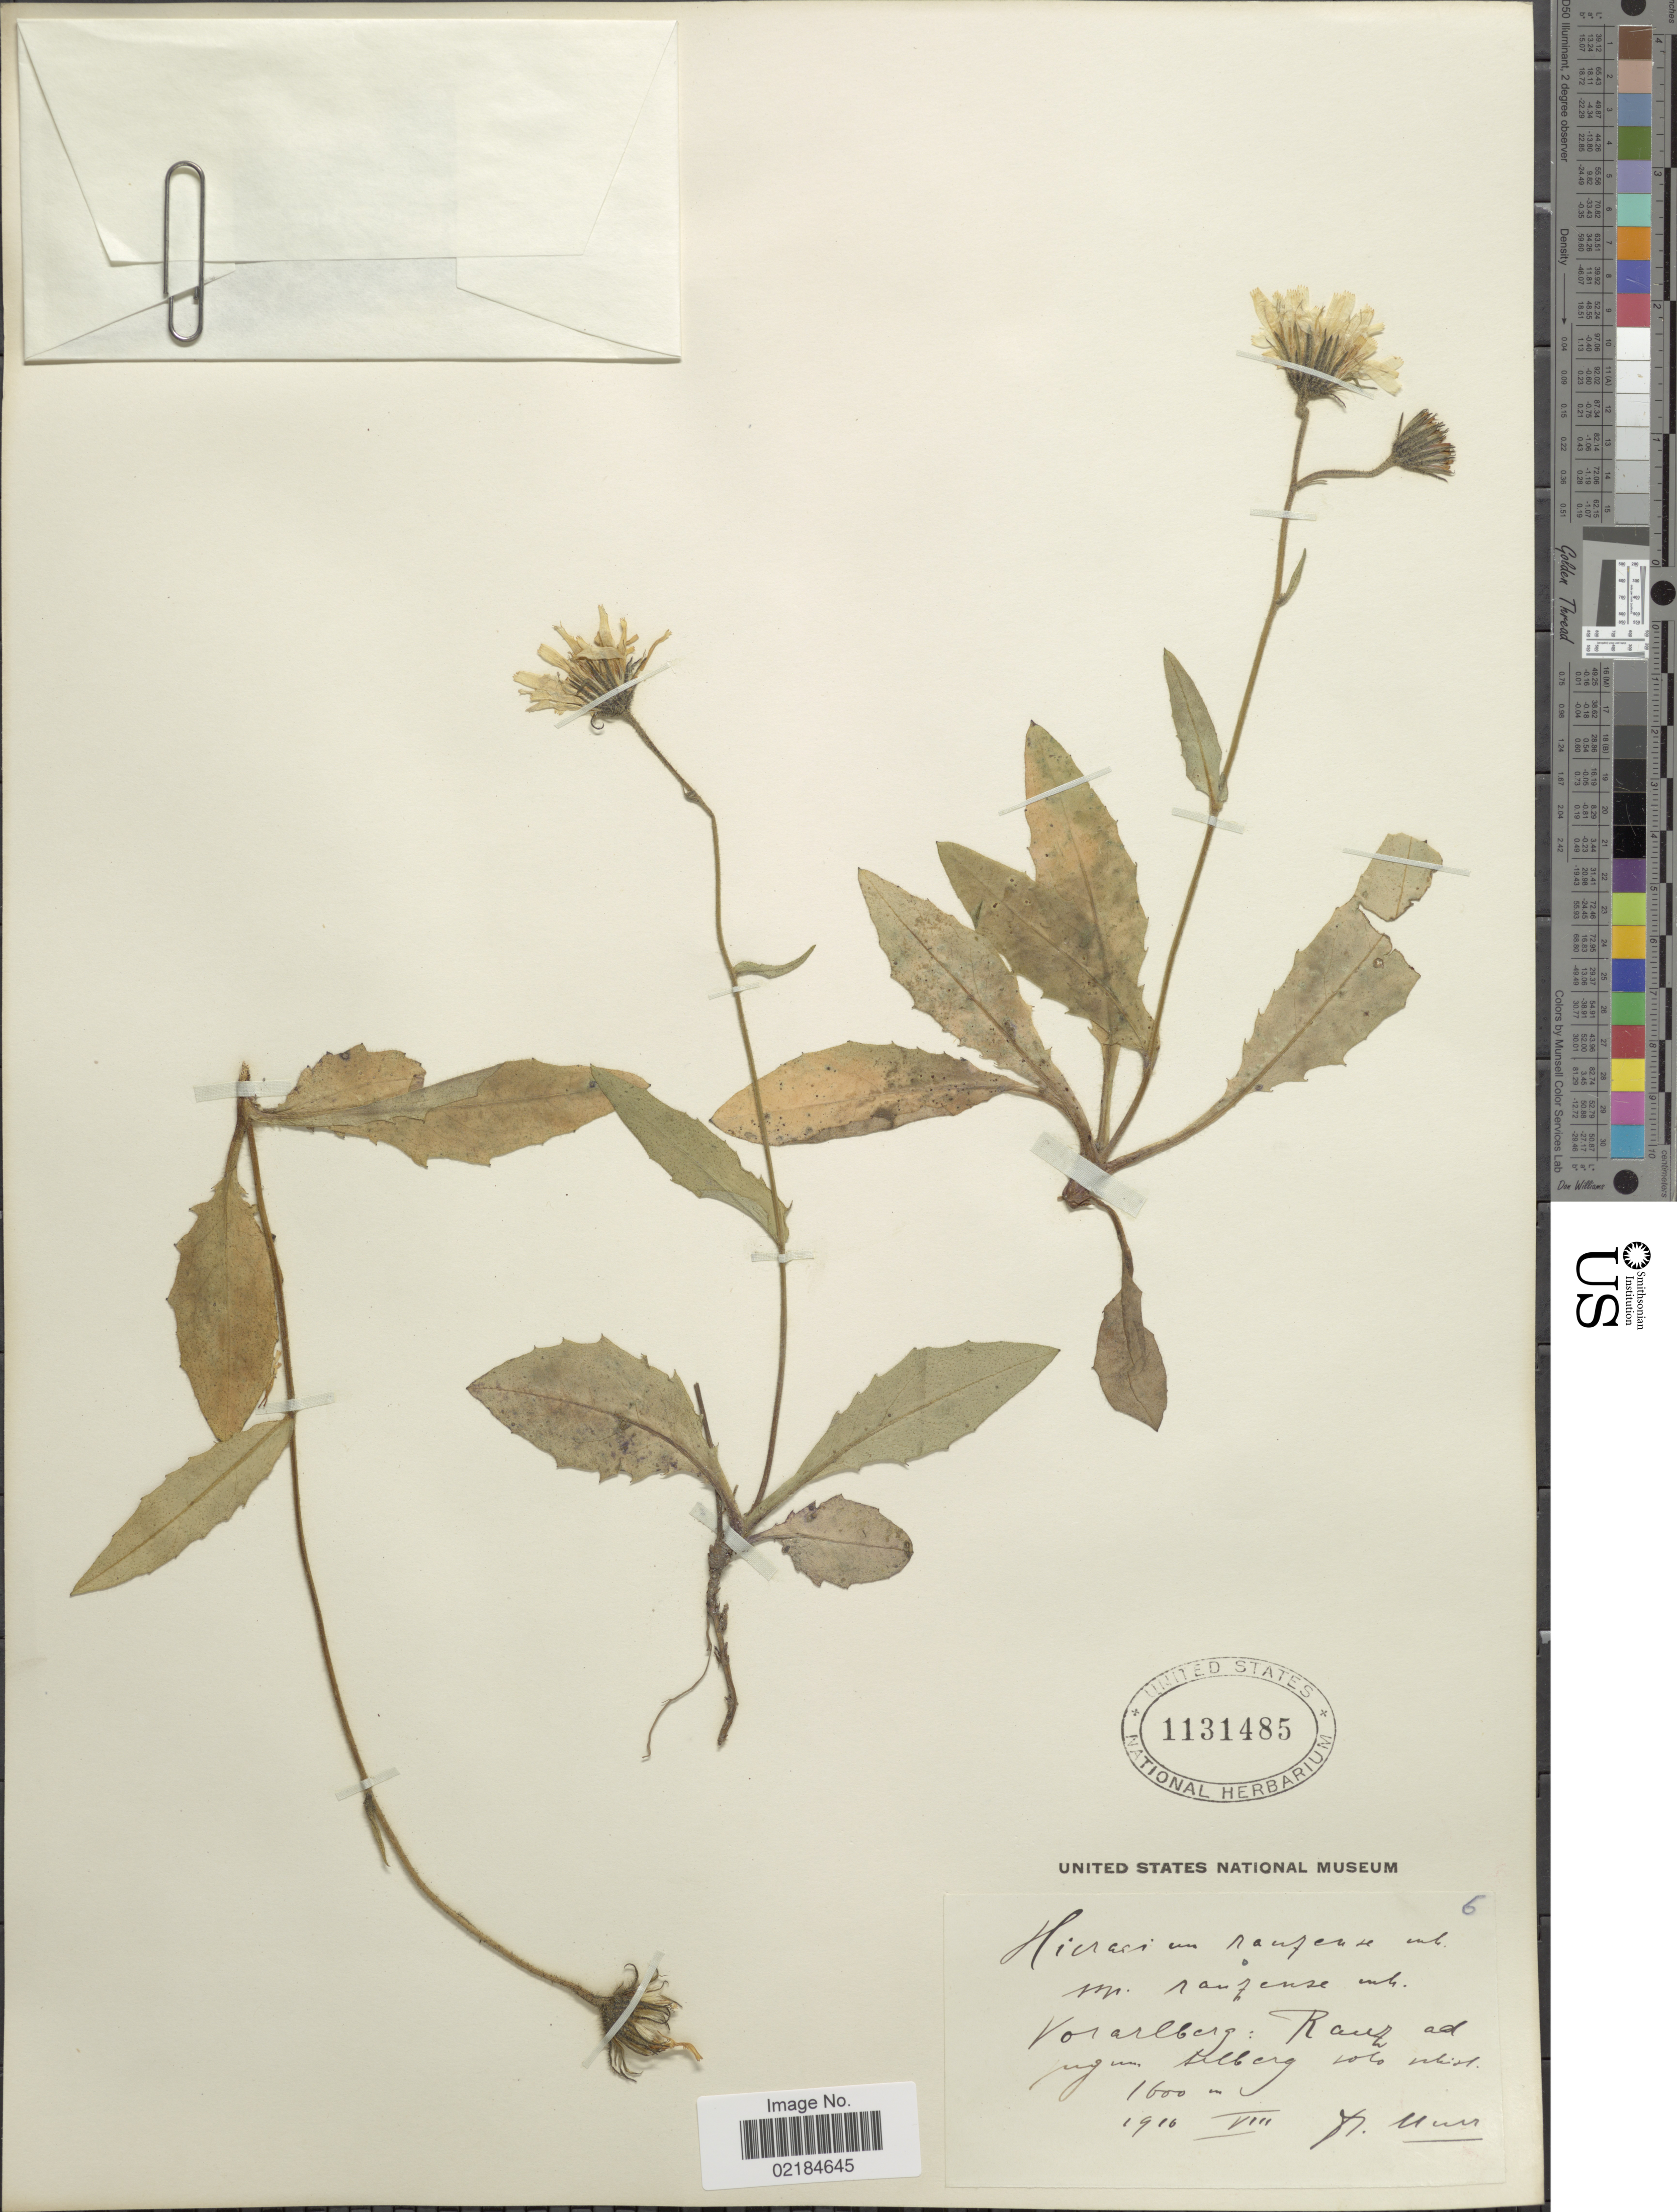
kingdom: Plantae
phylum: Tracheophyta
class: Magnoliopsida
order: Asterales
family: Asteraceae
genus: Hieracium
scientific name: Hieracium repandulare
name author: Druce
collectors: J. Murr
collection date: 1916-08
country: Austria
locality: Vorarlberg, Raur ad jurgen Sillberg sols whist [interpreted]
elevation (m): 1600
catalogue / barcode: US 1131485